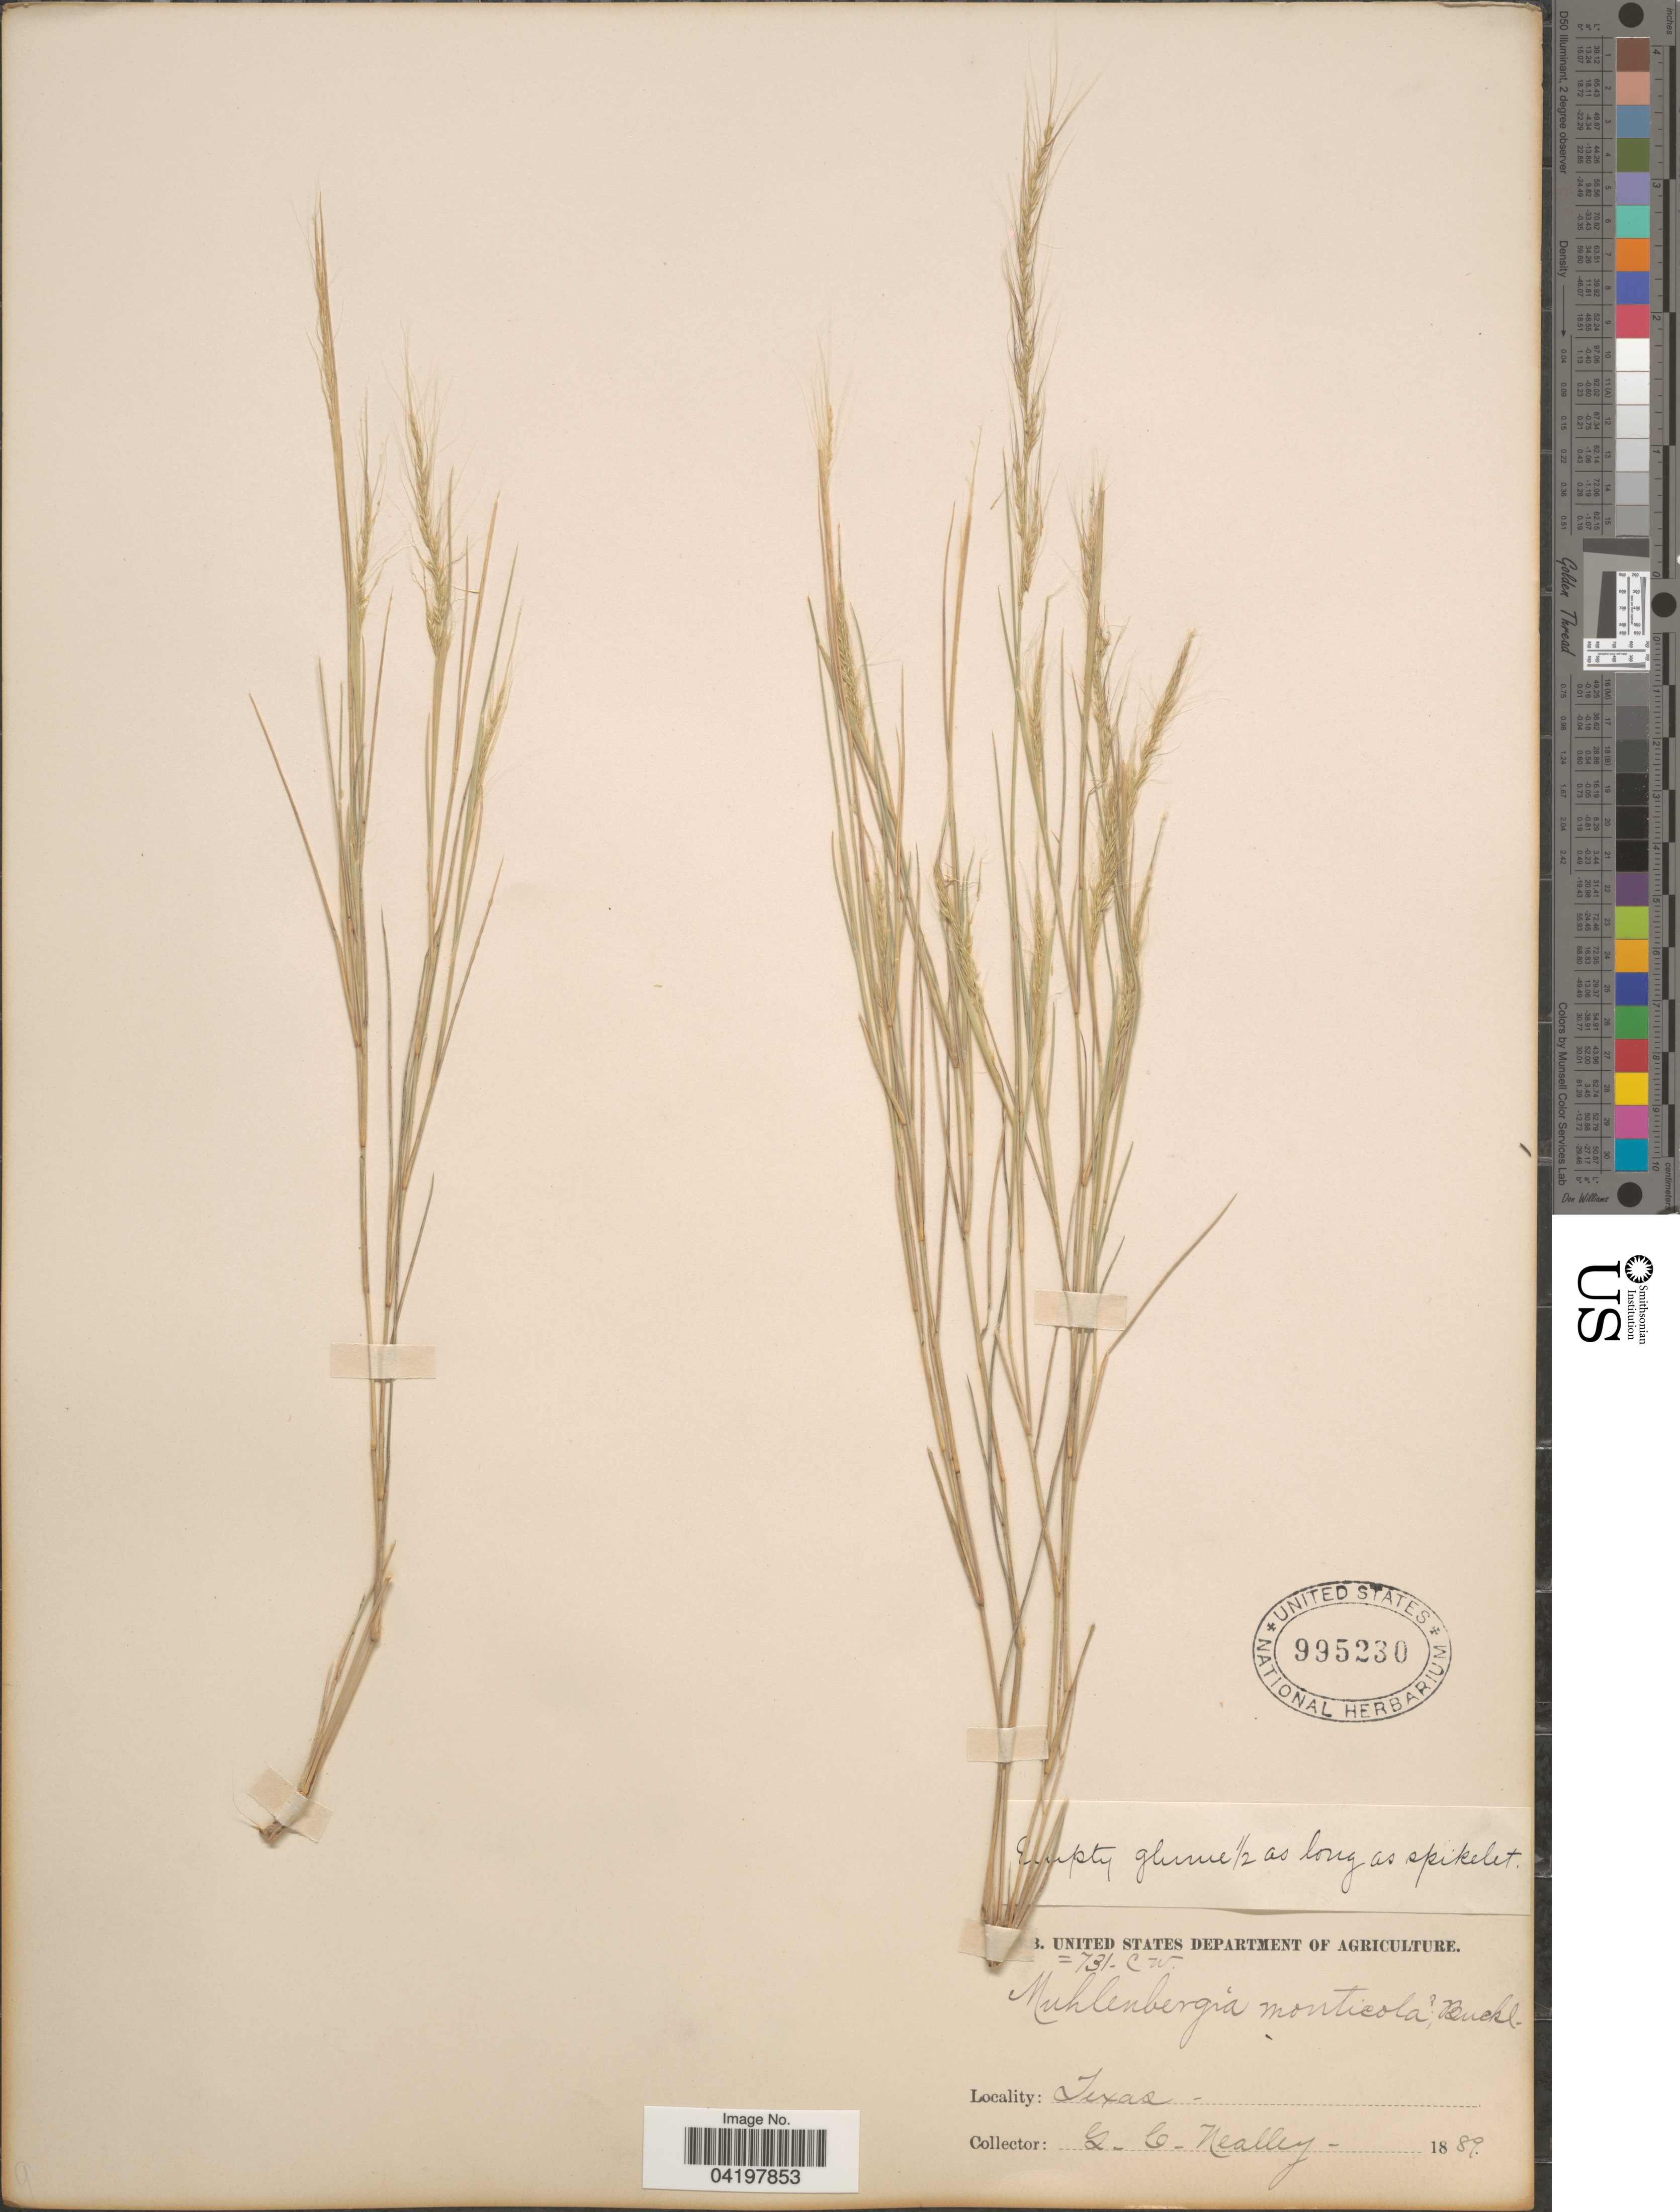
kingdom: Plantae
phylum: Tracheophyta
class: Liliopsida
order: Poales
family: Poaceae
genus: Muhlenbergia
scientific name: Muhlenbergia tenuifolia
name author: (Kunth) Kunth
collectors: G. C. Nealley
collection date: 1889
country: United States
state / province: Texas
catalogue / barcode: US 995230